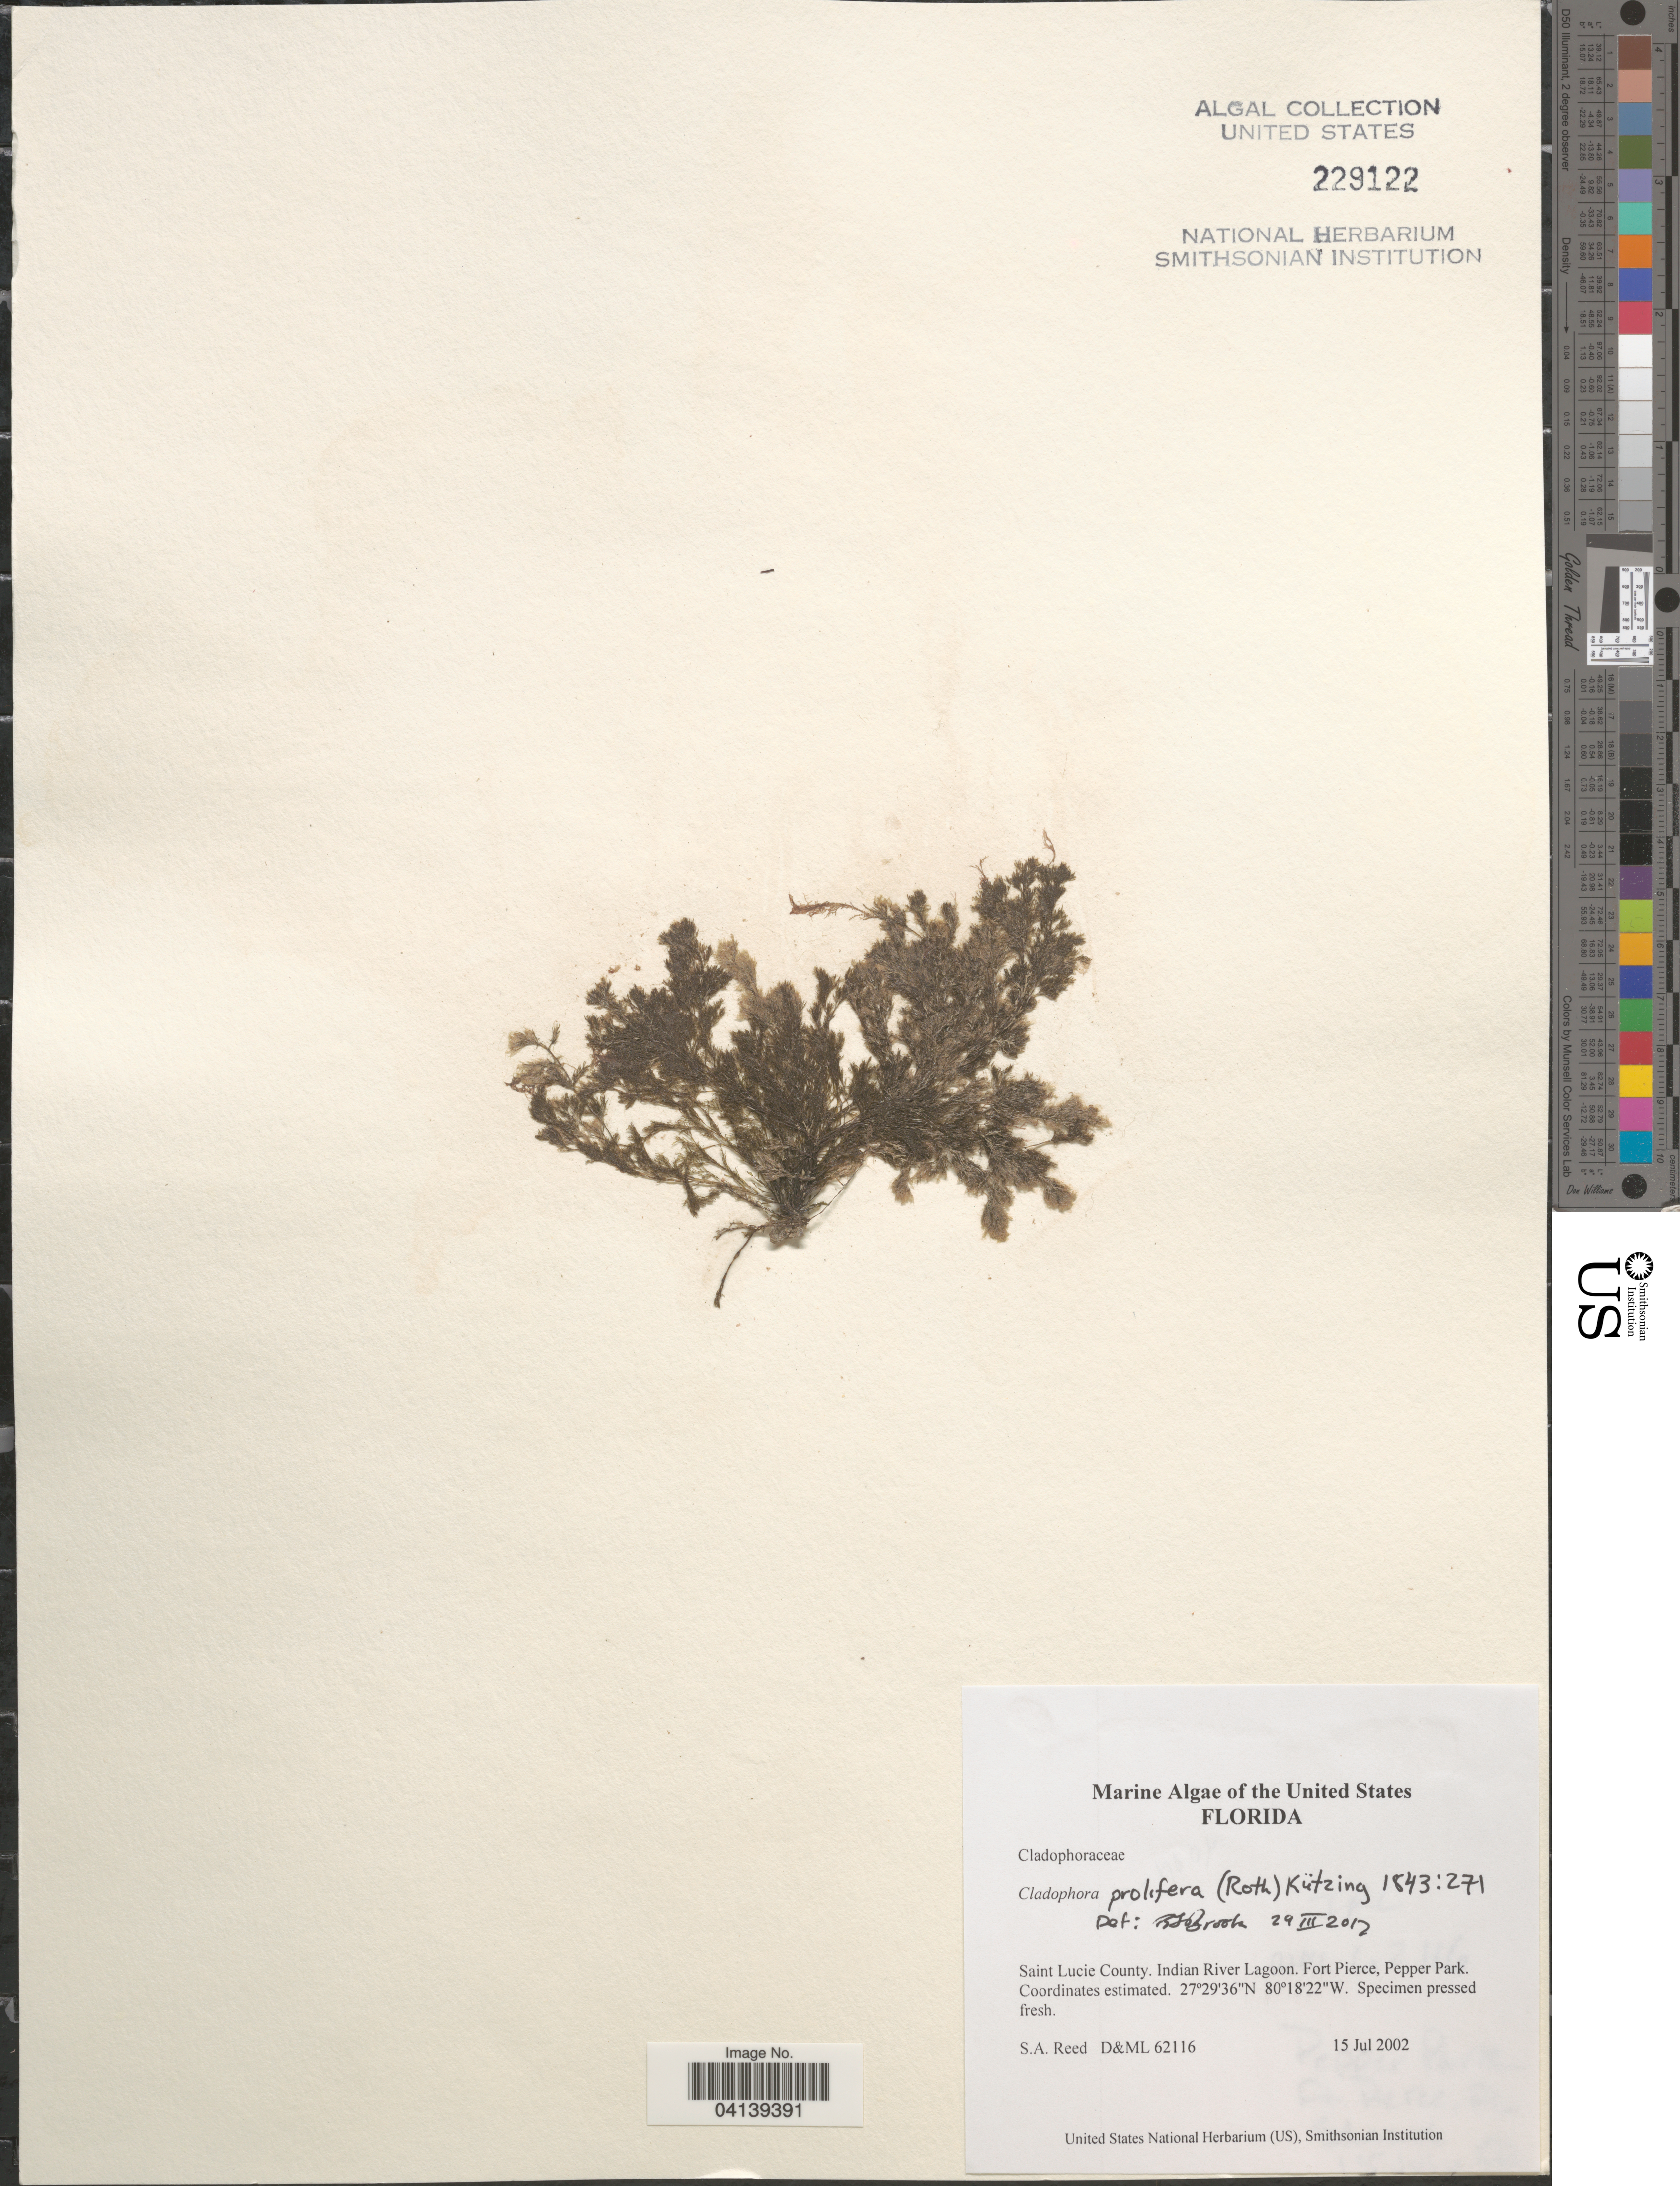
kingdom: Plantae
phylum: Chlorophyta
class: Ulvophyceae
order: Cladophorales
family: Cladophoraceae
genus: Cladophora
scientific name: Cladophora prolifera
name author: (Roth) Kütz.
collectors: S. Reed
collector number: D&ML62116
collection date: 2002-07-15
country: United States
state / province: Florida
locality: Saint Lucie County. Indian River Lagoon. Fort Pierce, Pepper Park.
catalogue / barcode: US 229122